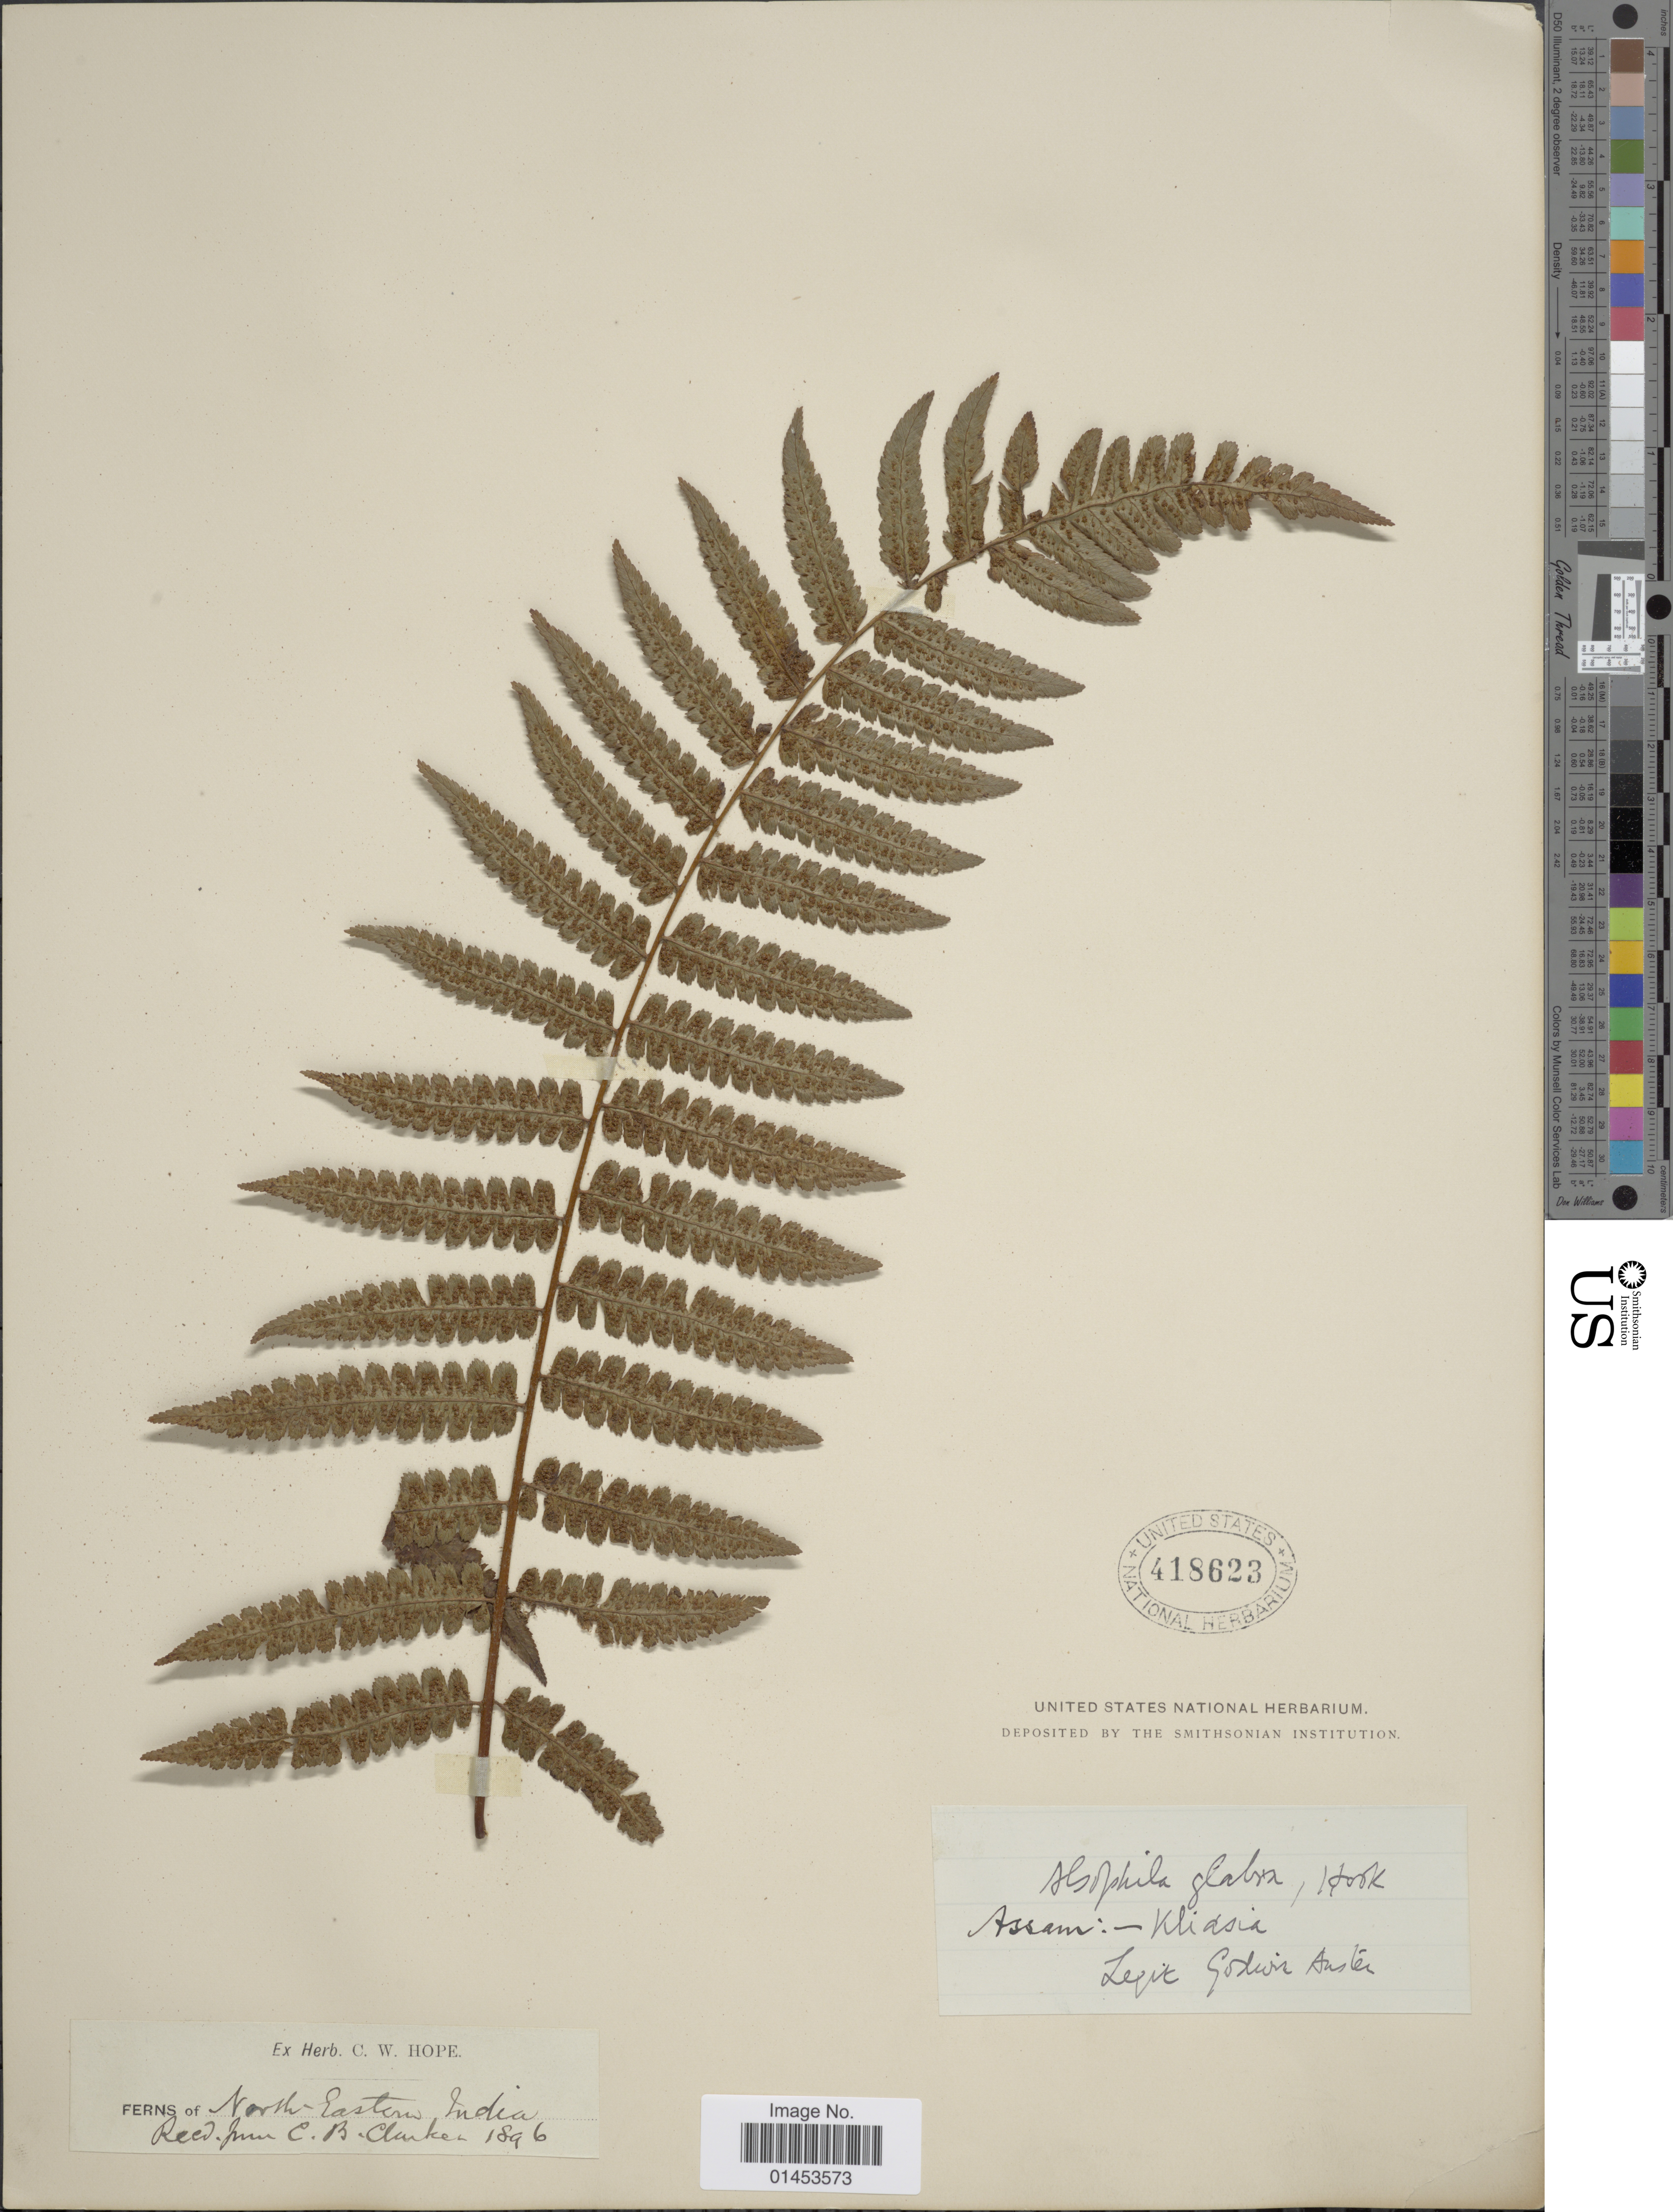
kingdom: Plantae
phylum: Tracheophyta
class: Polypodiopsida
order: Cyatheales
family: Cyatheaceae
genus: Cyathea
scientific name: Cyathea gigantea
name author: (Wall. ex Hook.) Holttum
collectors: G. Austen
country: India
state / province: Assam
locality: Assam: Khasia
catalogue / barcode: US 418623